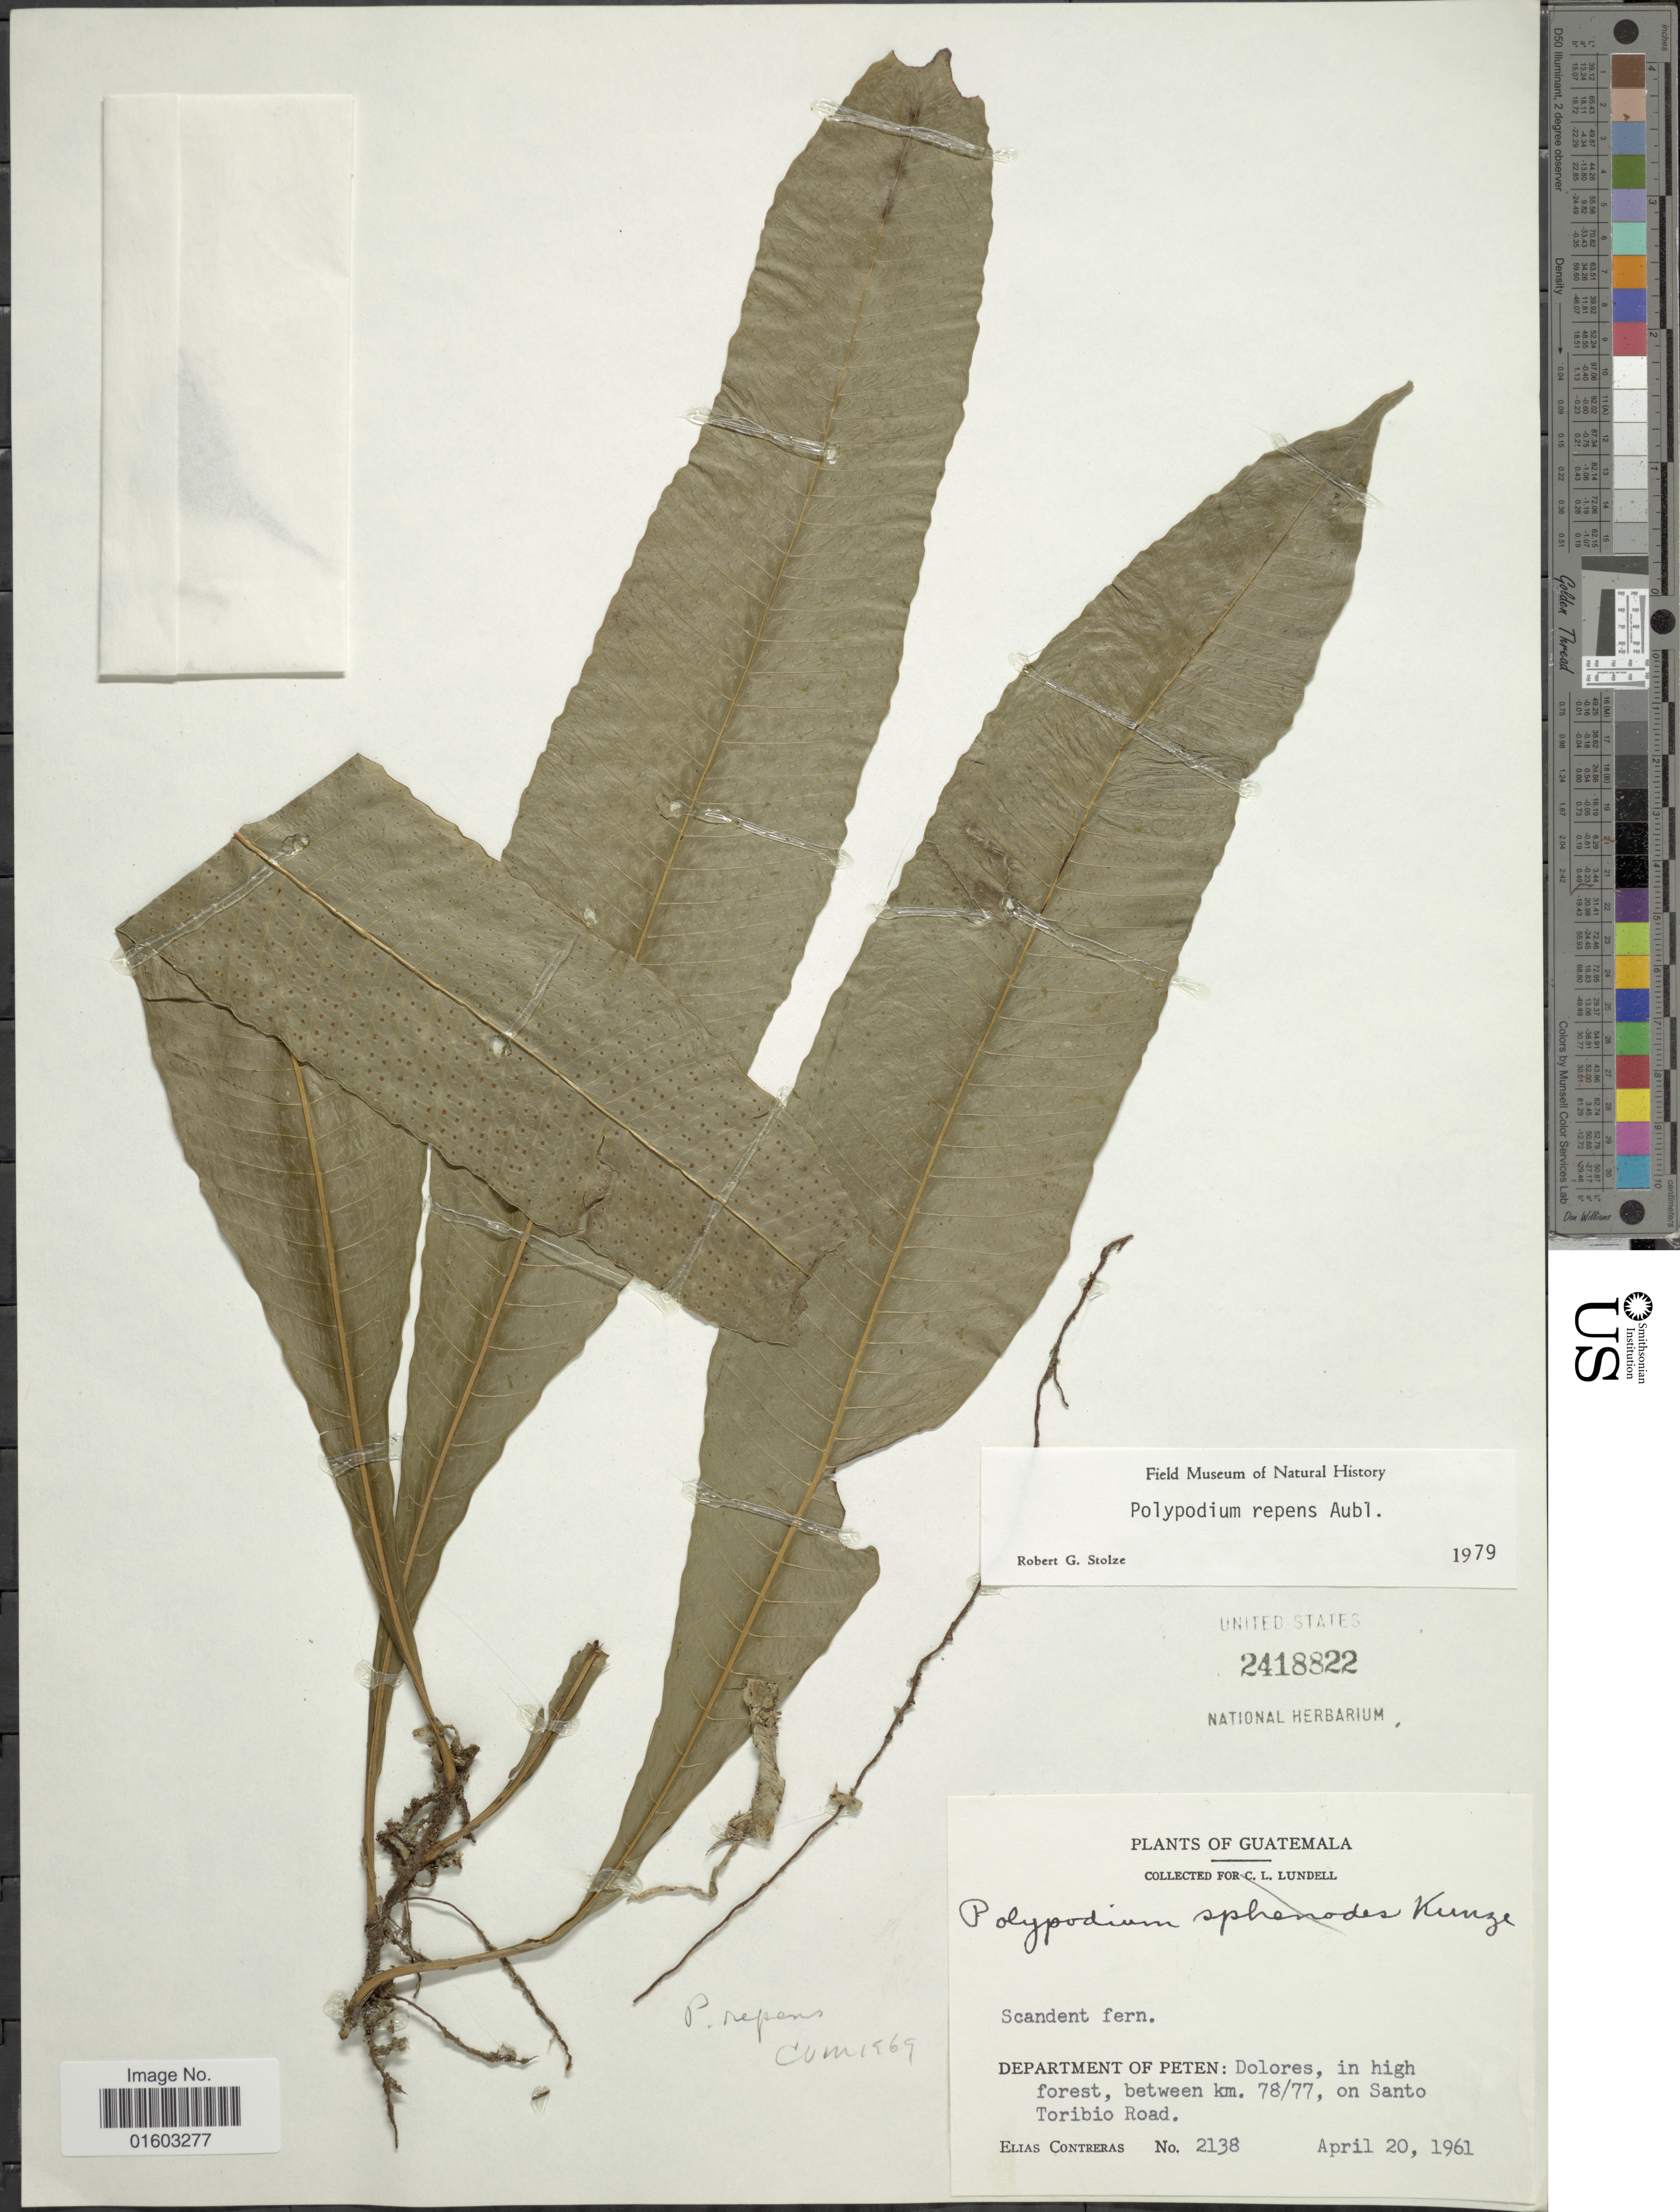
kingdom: Plantae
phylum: Tracheophyta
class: Polypodiopsida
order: Polypodiales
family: Polypodiaceae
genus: Campyloneurum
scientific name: Campyloneurum repens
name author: (Aubl.) C. Presl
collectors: E. Contreras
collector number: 2138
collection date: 1961-04-20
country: Guatemala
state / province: El Petén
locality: Dolores, in high forest, between km 78/77, on Santo Toribio Road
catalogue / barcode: US 2418822